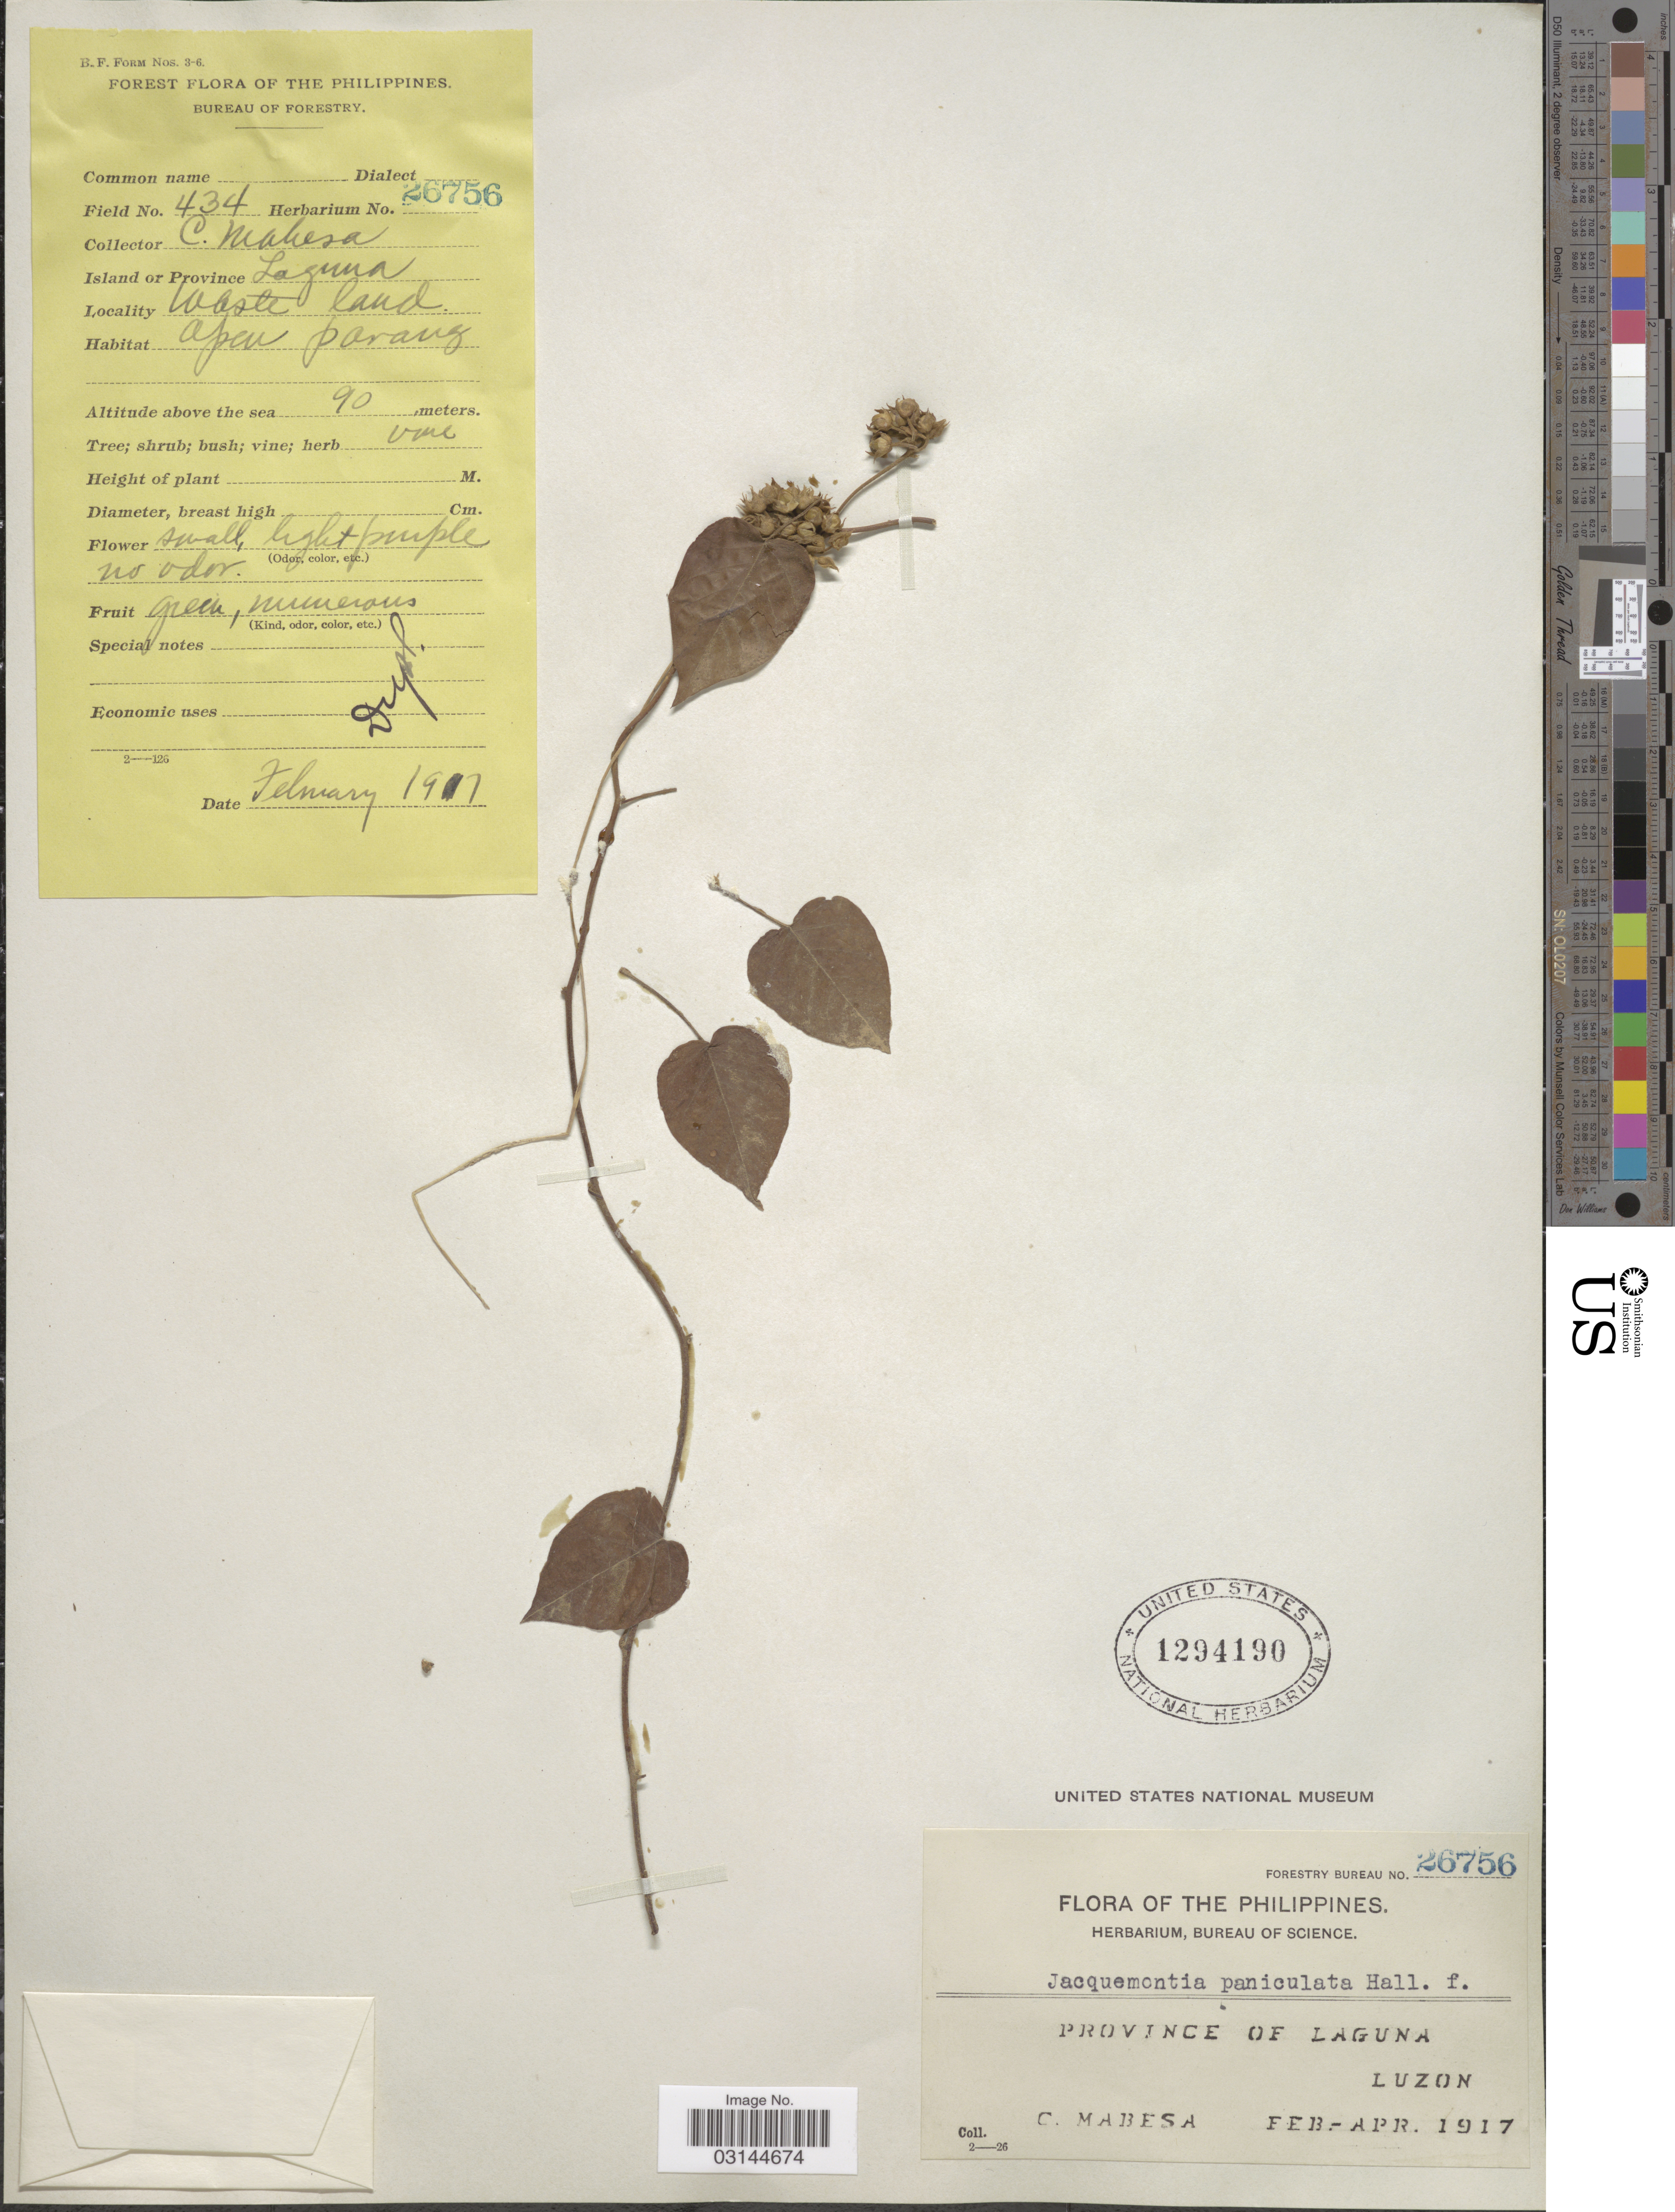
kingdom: Plantae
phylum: Tracheophyta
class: Magnoliopsida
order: Solanales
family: Convolvulaceae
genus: Jacquemontia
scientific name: Jacquemontia paniculata var. tomentosa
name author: (Warb.) Ooststr.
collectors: C. Mabesa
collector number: Forestry Bureau 26756/ 434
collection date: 1917-02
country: Philippines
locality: Province of Laguna. Luzon.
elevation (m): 90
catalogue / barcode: US 1294190